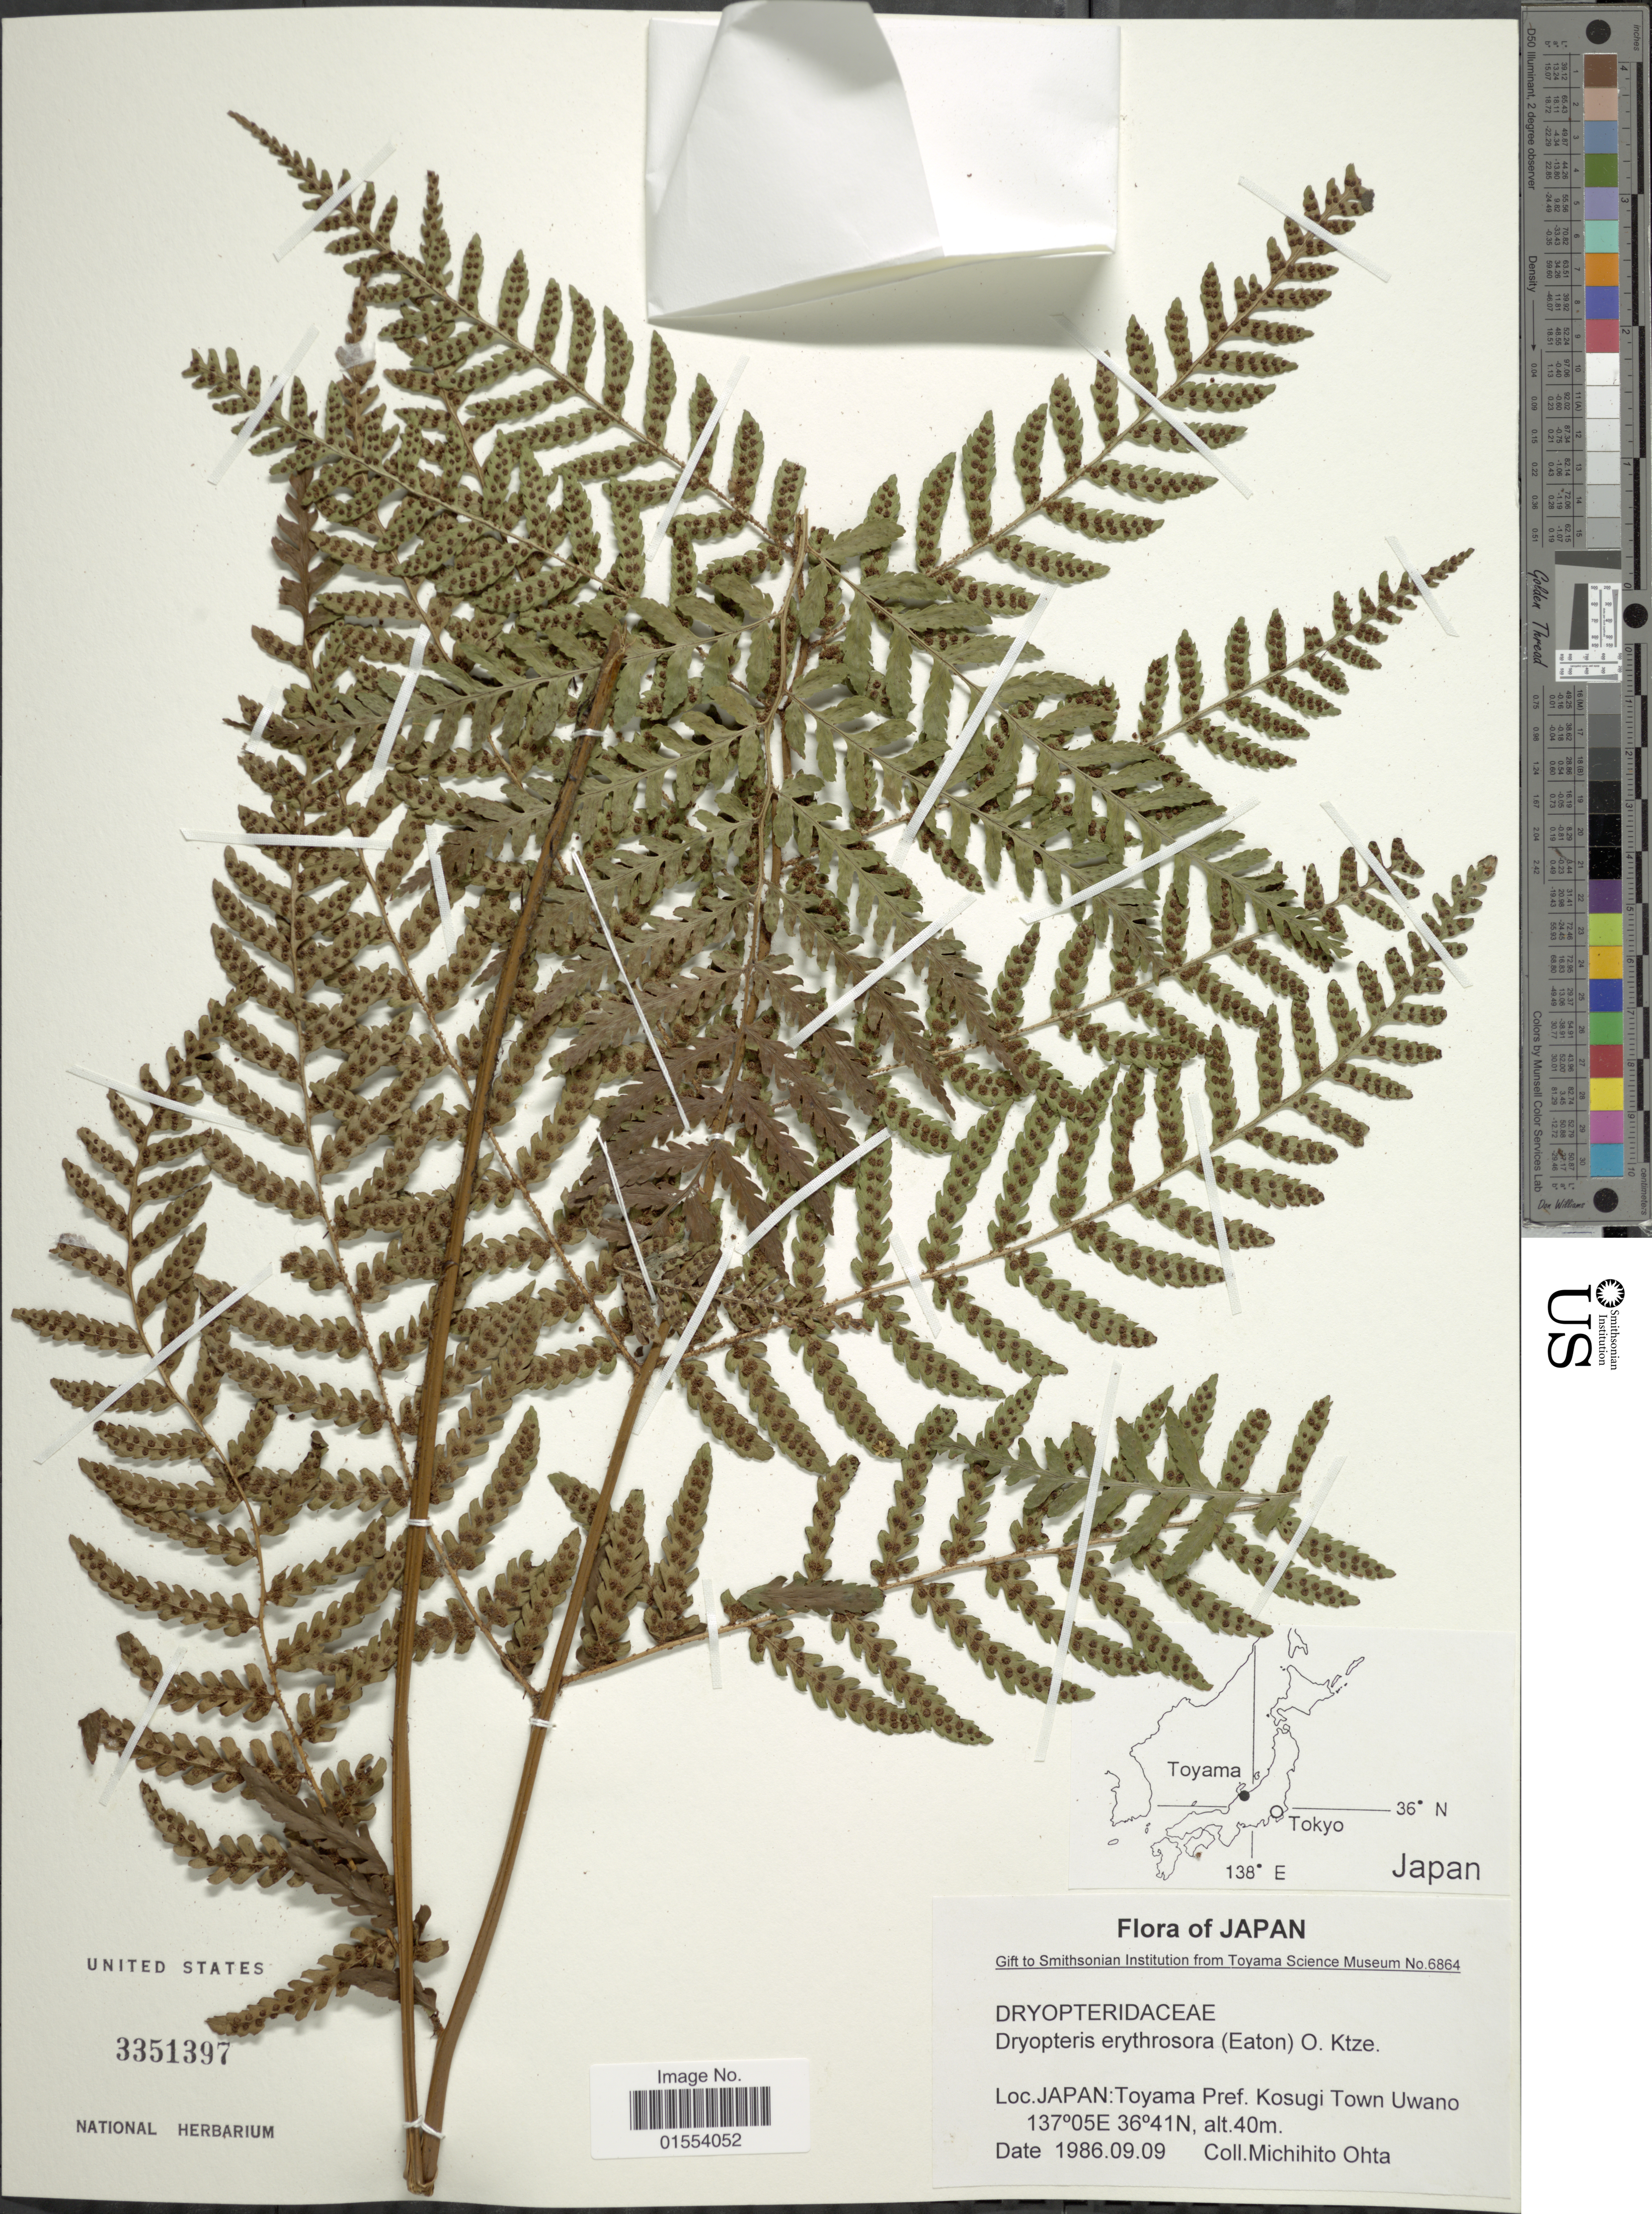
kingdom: Plantae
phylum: Tracheophyta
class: Polypodiopsida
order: Polypodiales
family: Dryopteridaceae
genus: Dryopteris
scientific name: Dryopteris erythrosora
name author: (D.C. Eaton) Kuntze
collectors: M. Ohta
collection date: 1986-09-09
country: Japan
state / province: Toyama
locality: Japan: Toyama PRef. Kosugi Town Uwano.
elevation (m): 40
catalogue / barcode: US 3351397